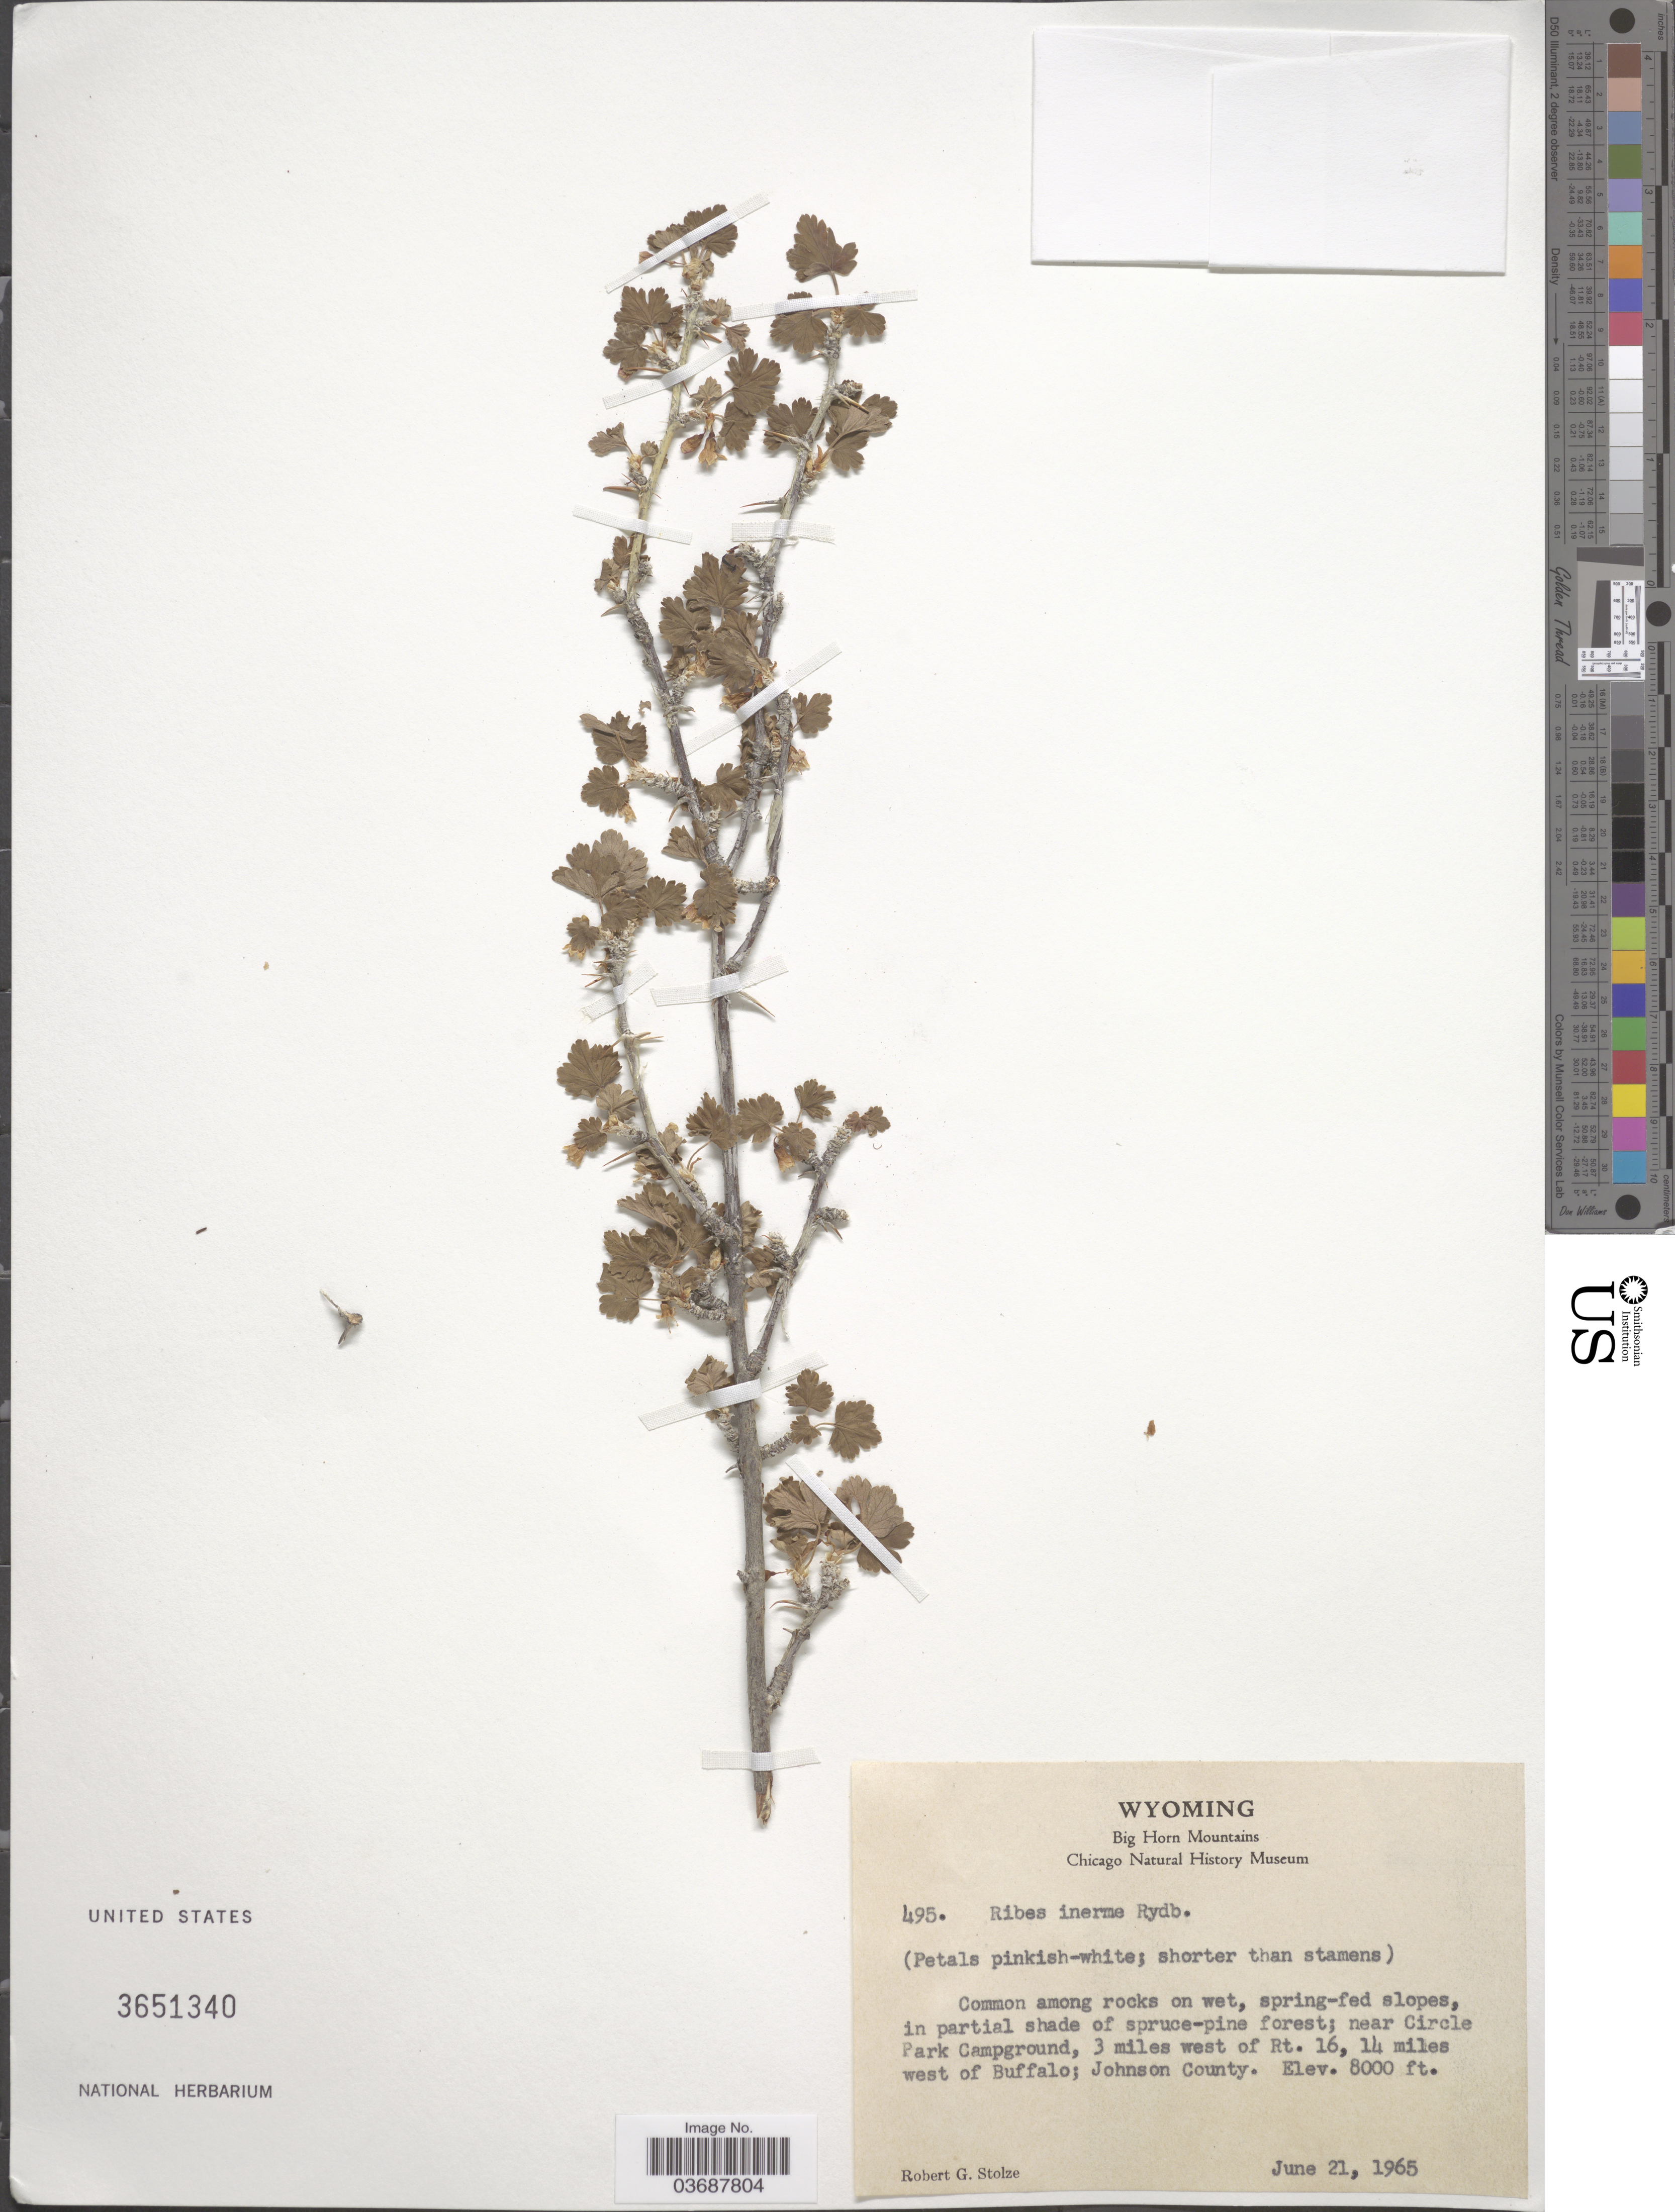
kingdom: Plantae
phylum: Tracheophyta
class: Magnoliopsida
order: Saxifragales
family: Grossulariaceae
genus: Ribes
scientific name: Ribes inerme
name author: Rydb.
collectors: R. G. Stolze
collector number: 495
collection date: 1965-06-21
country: United States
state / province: Wyoming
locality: Big Horn Mountains. Near Circle Park Campground, 3 miles west of Rt. 16, 14 miles west of Buffalo; Johnson County.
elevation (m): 2438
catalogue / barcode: US 3651340